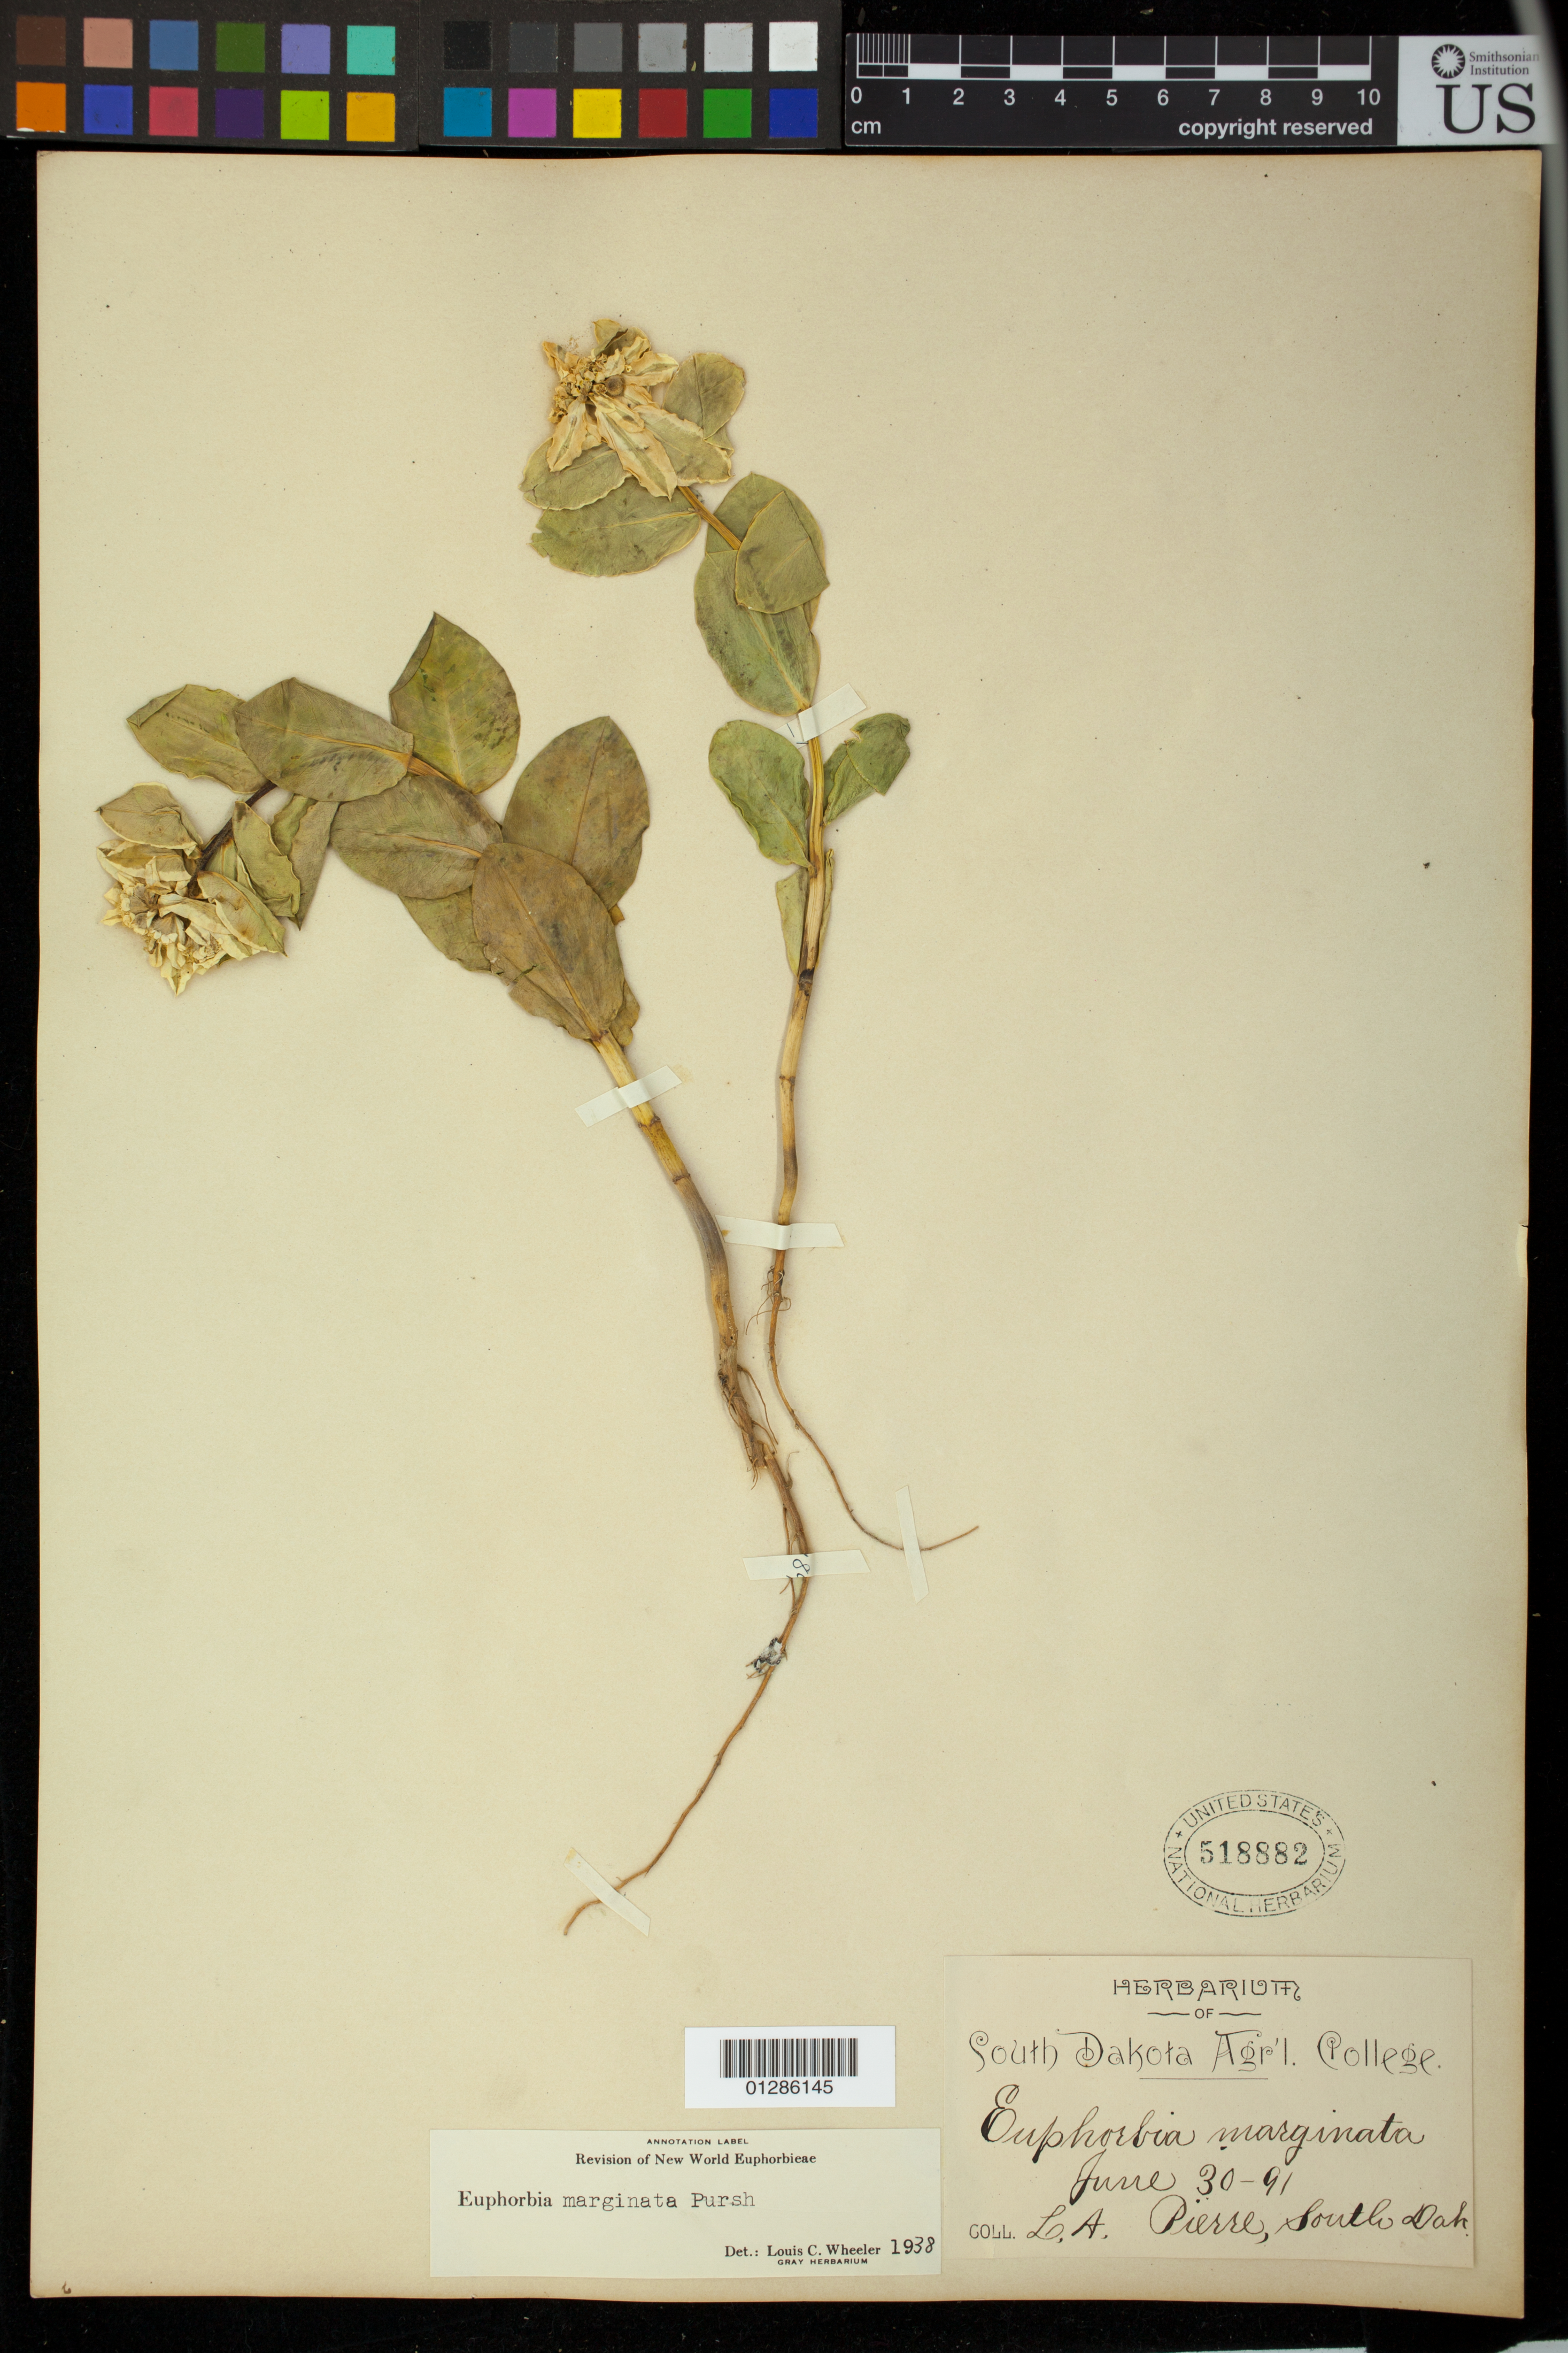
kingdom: Plantae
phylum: Tracheophyta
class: Magnoliopsida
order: Malpighiales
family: Euphorbiaceae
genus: Euphorbia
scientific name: Euphorbia marginata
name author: Pursh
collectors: L. A.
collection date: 1891-06-30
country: United States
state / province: South Dakota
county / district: Hughes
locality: Pierre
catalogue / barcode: US 518882